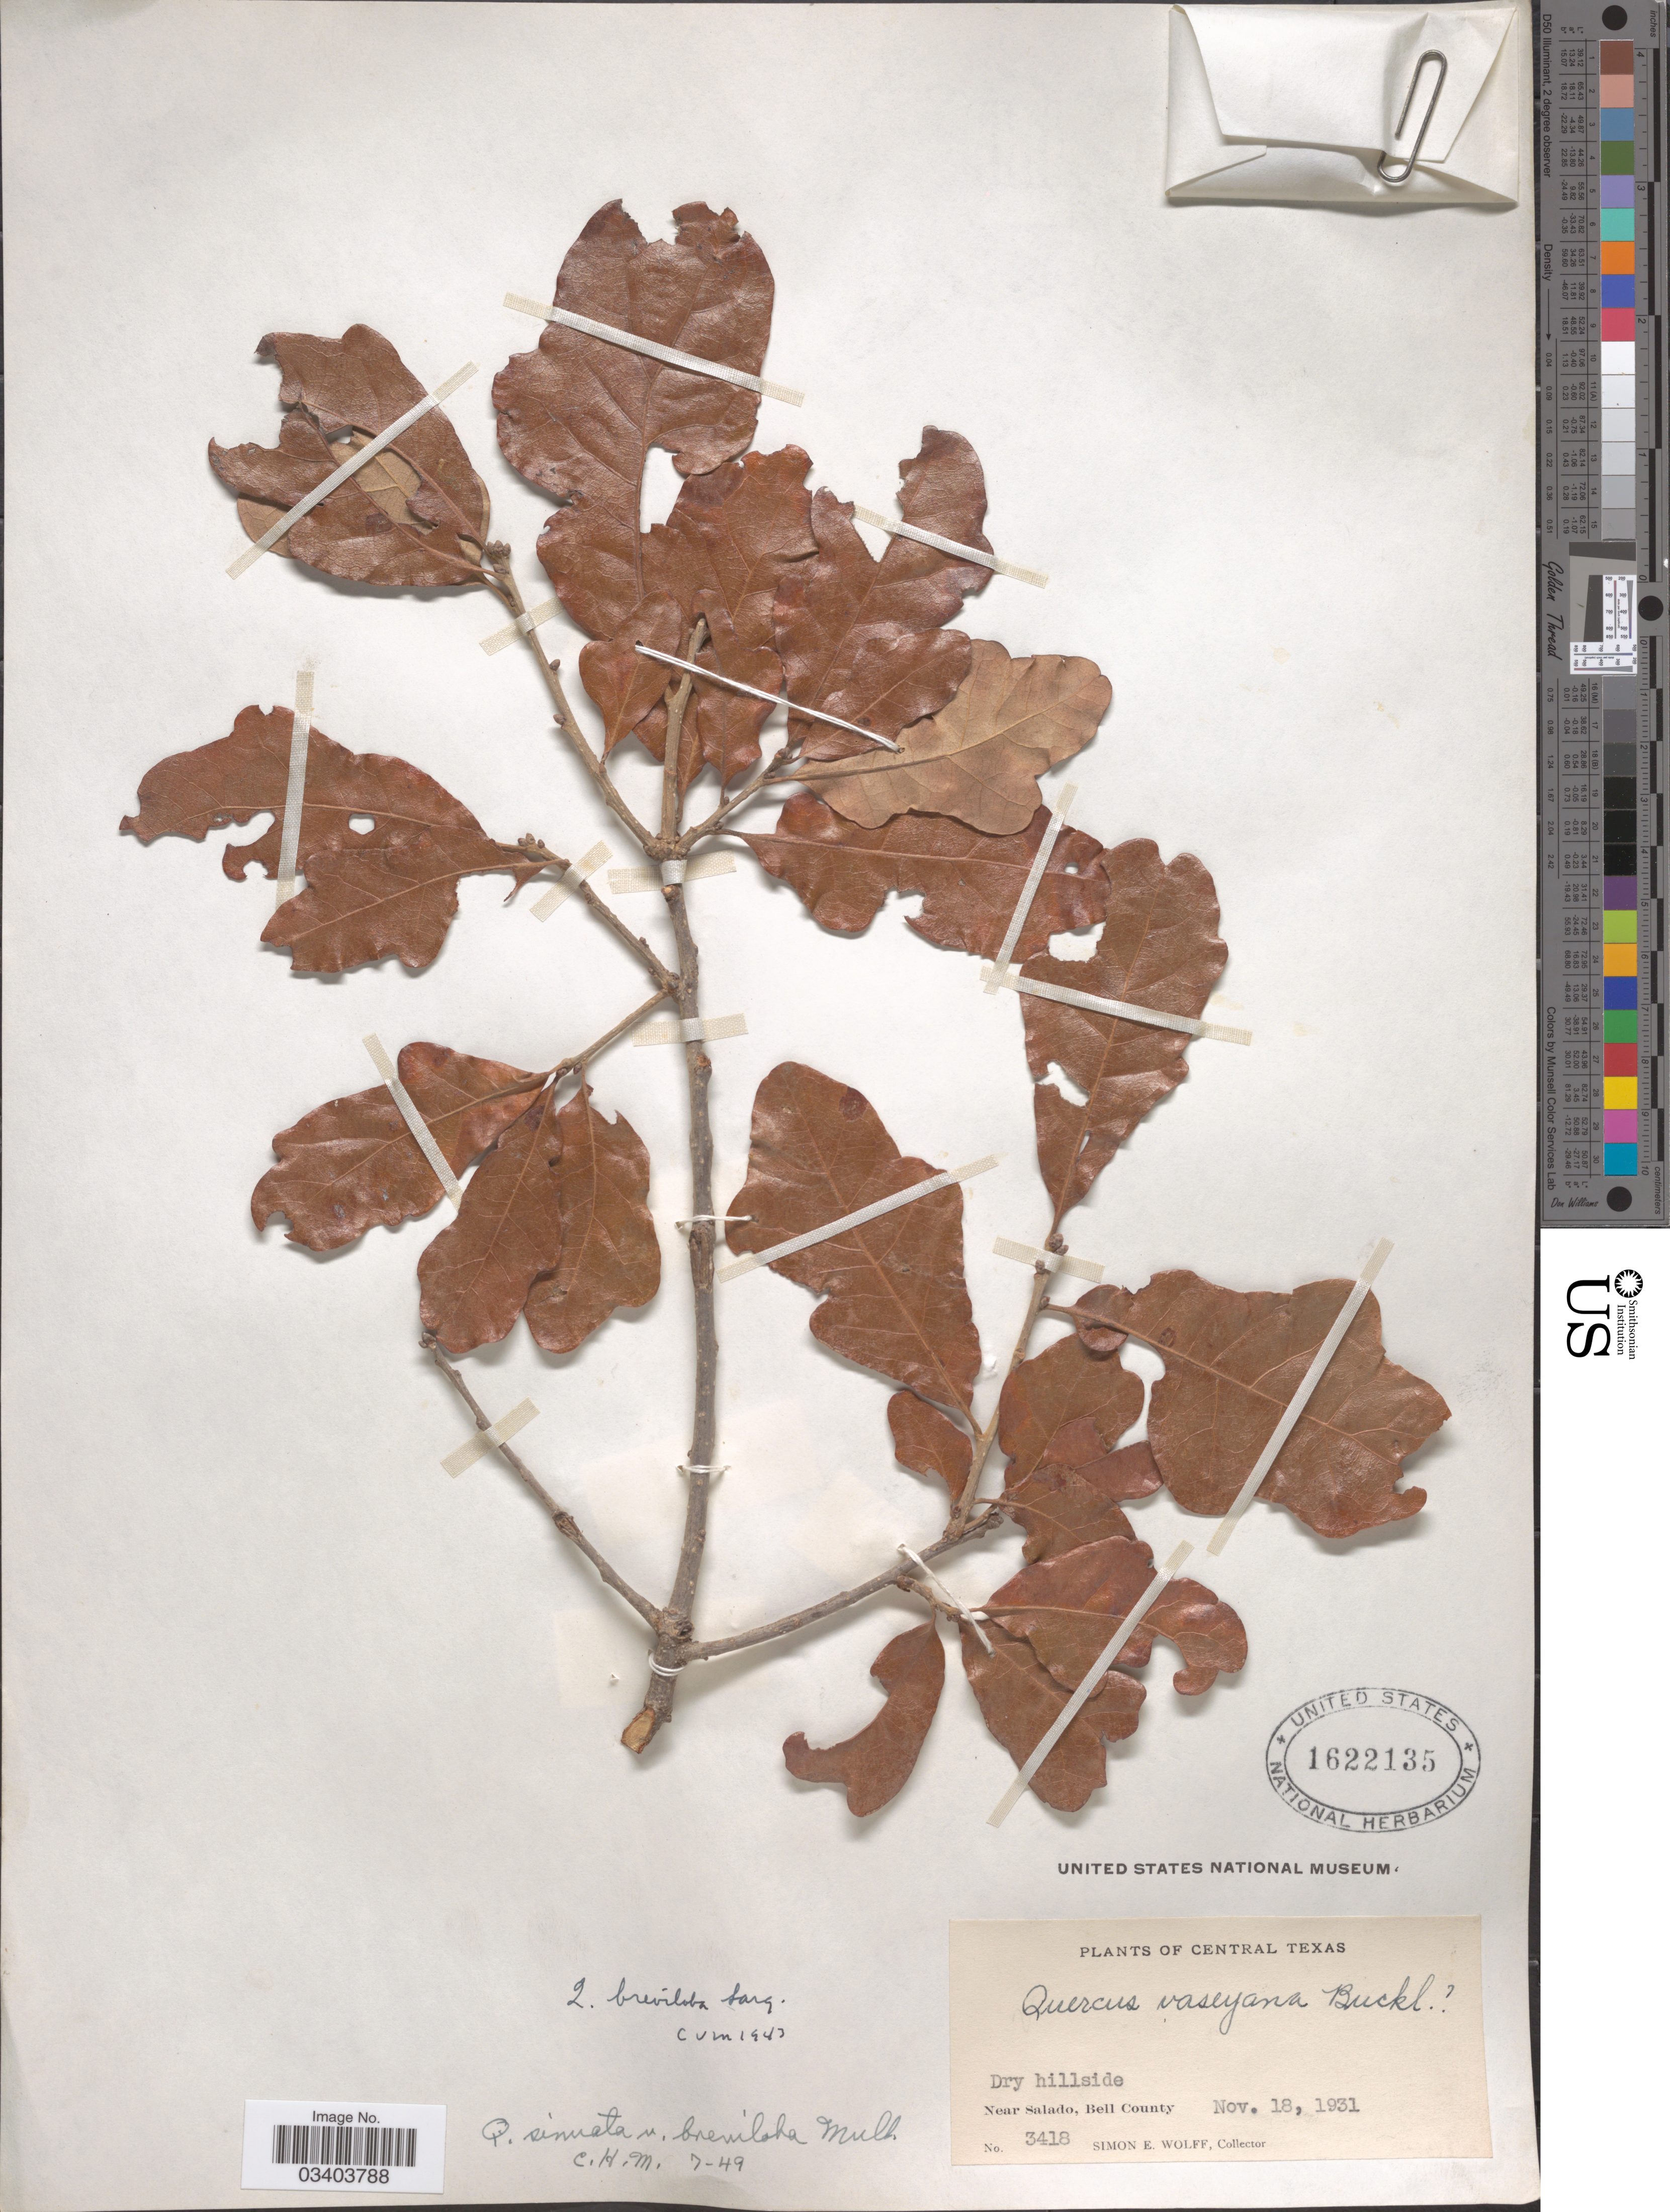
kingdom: Plantae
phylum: Tracheophyta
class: Magnoliopsida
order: Fagales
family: Fagaceae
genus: Quercus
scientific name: Quercus breviloba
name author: (Torr.) Sarg.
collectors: S. E. Wolff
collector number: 3418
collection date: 1931-11-18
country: United States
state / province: Texas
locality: Central Texas. Near Salado, Bell County.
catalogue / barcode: US 1622135